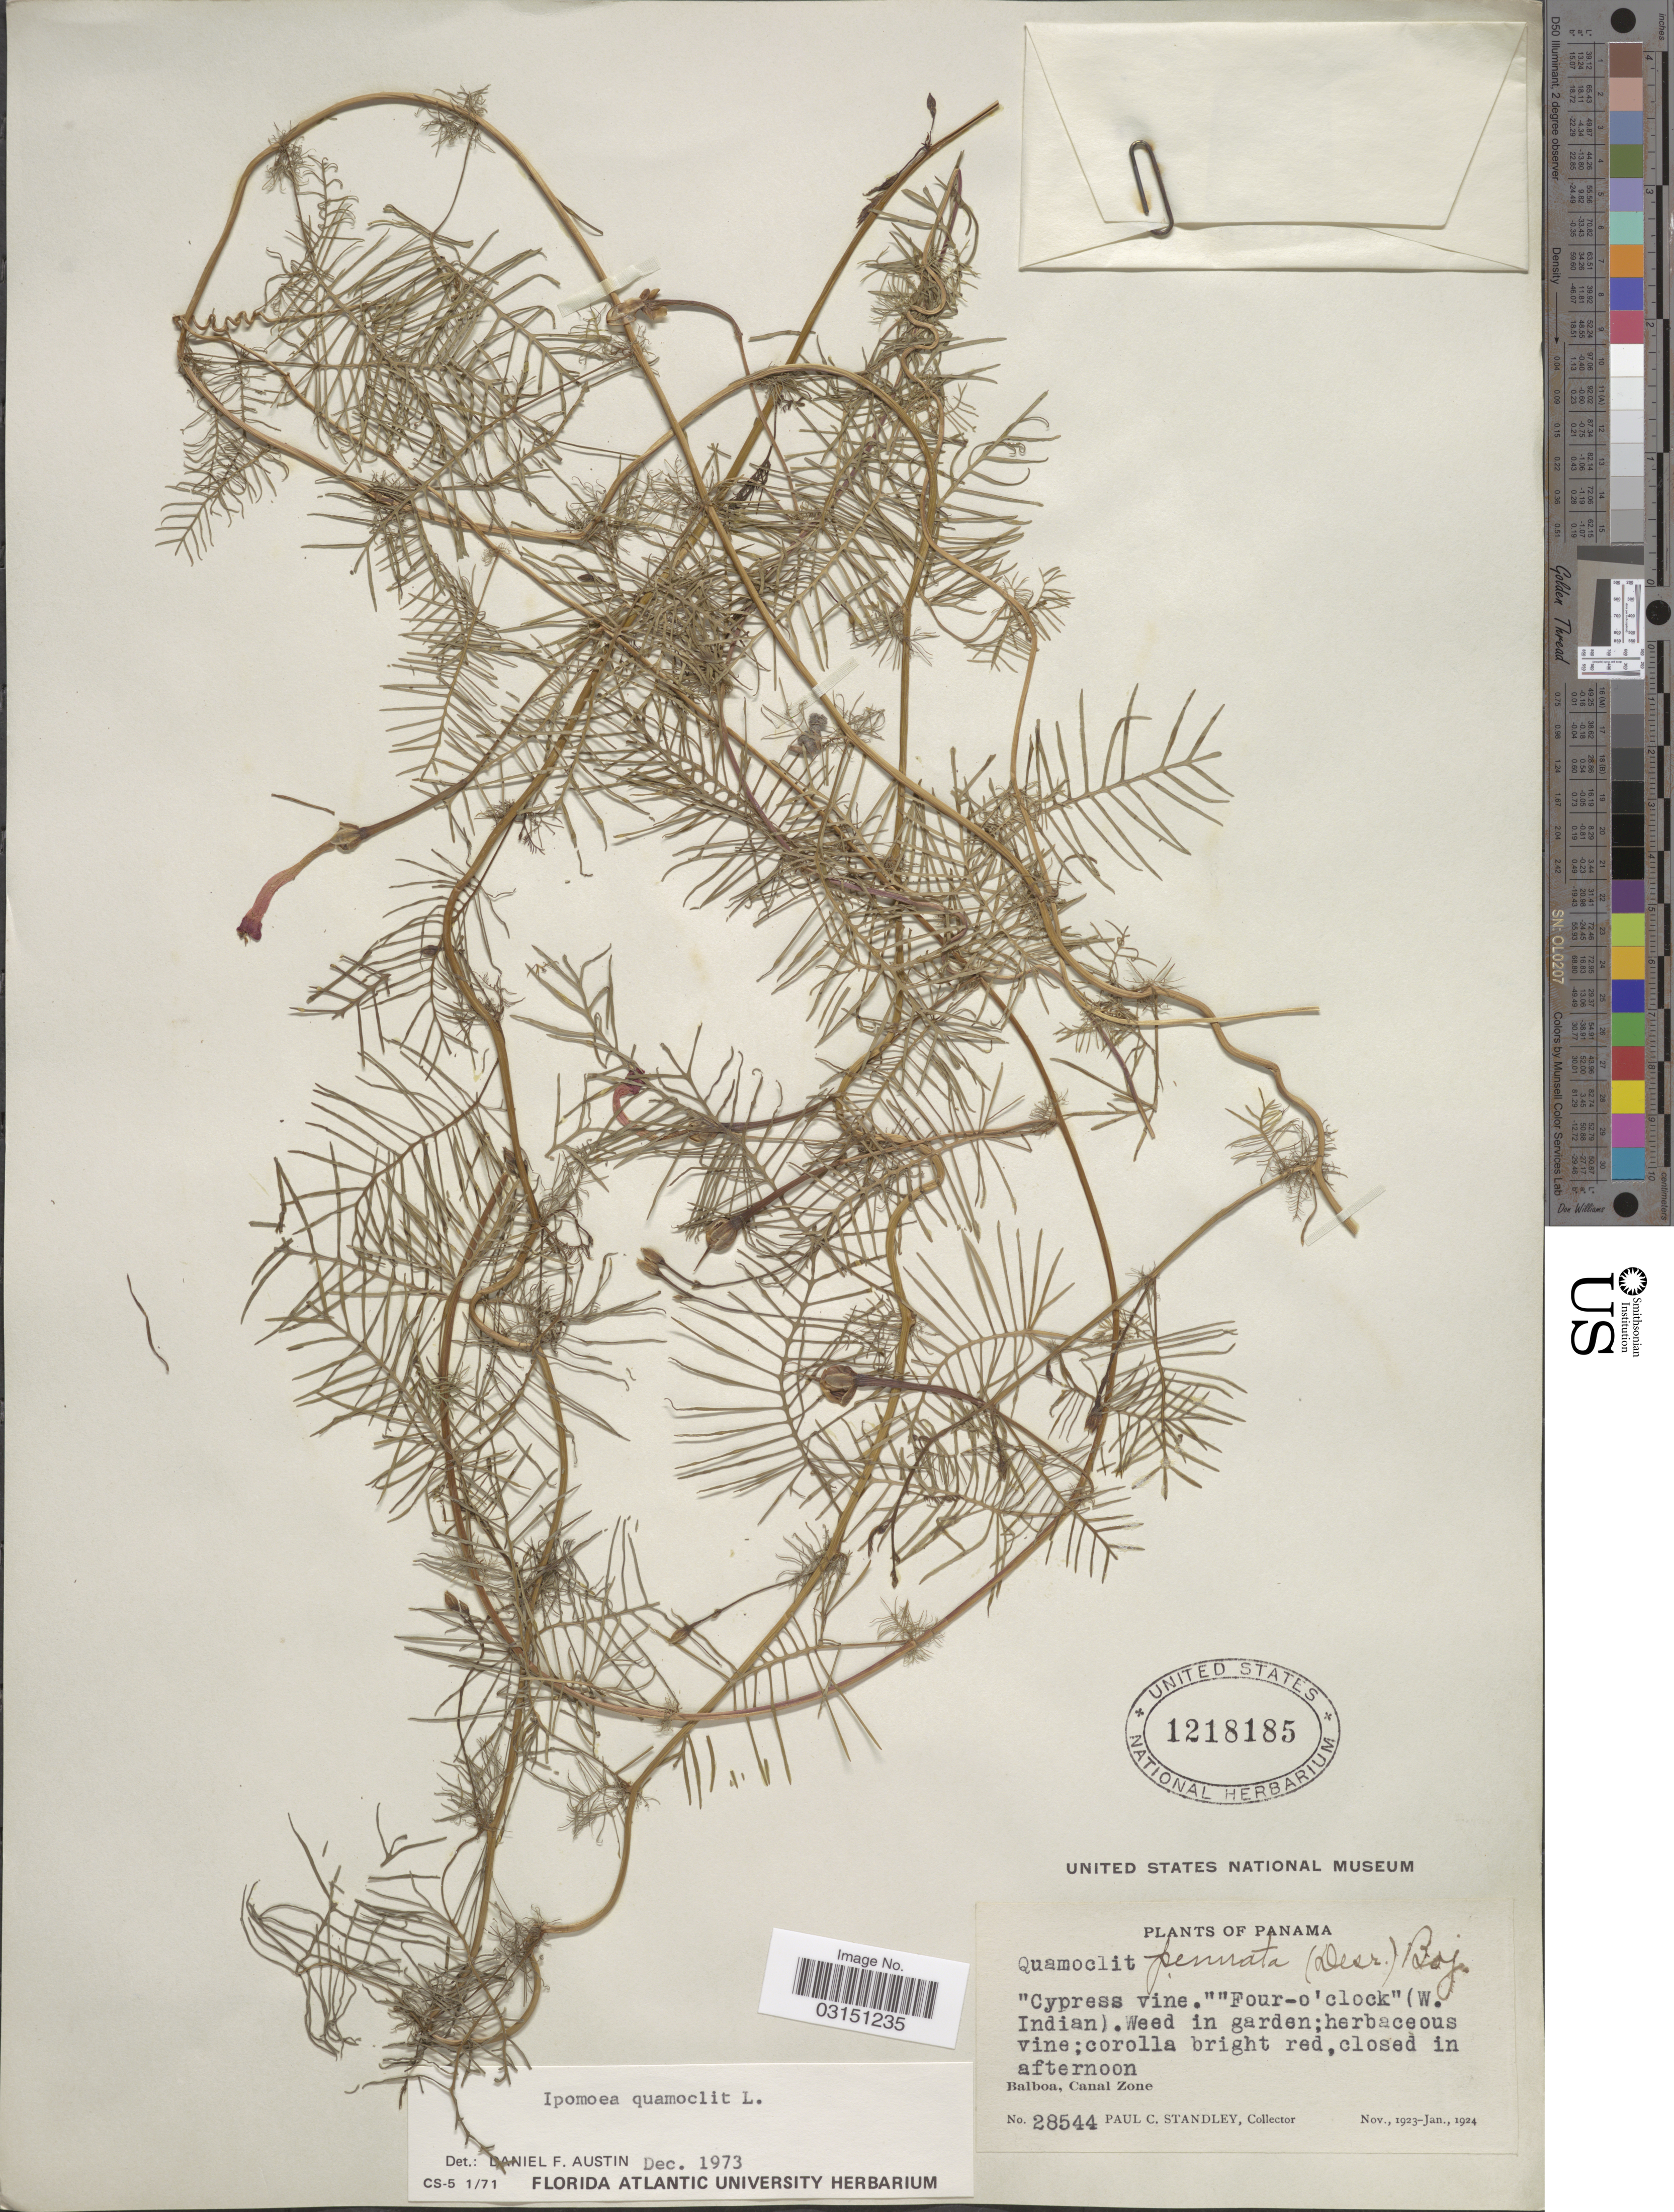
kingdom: Plantae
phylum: Tracheophyta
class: Magnoliopsida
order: Solanales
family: Convolvulaceae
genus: Ipomoea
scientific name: Ipomoea quamoclit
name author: L.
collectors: P. C. Standley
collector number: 28544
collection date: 1923-11/1924-01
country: Panama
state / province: Colón / Panamá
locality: Balboa, Canal Zone.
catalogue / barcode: US 1218185